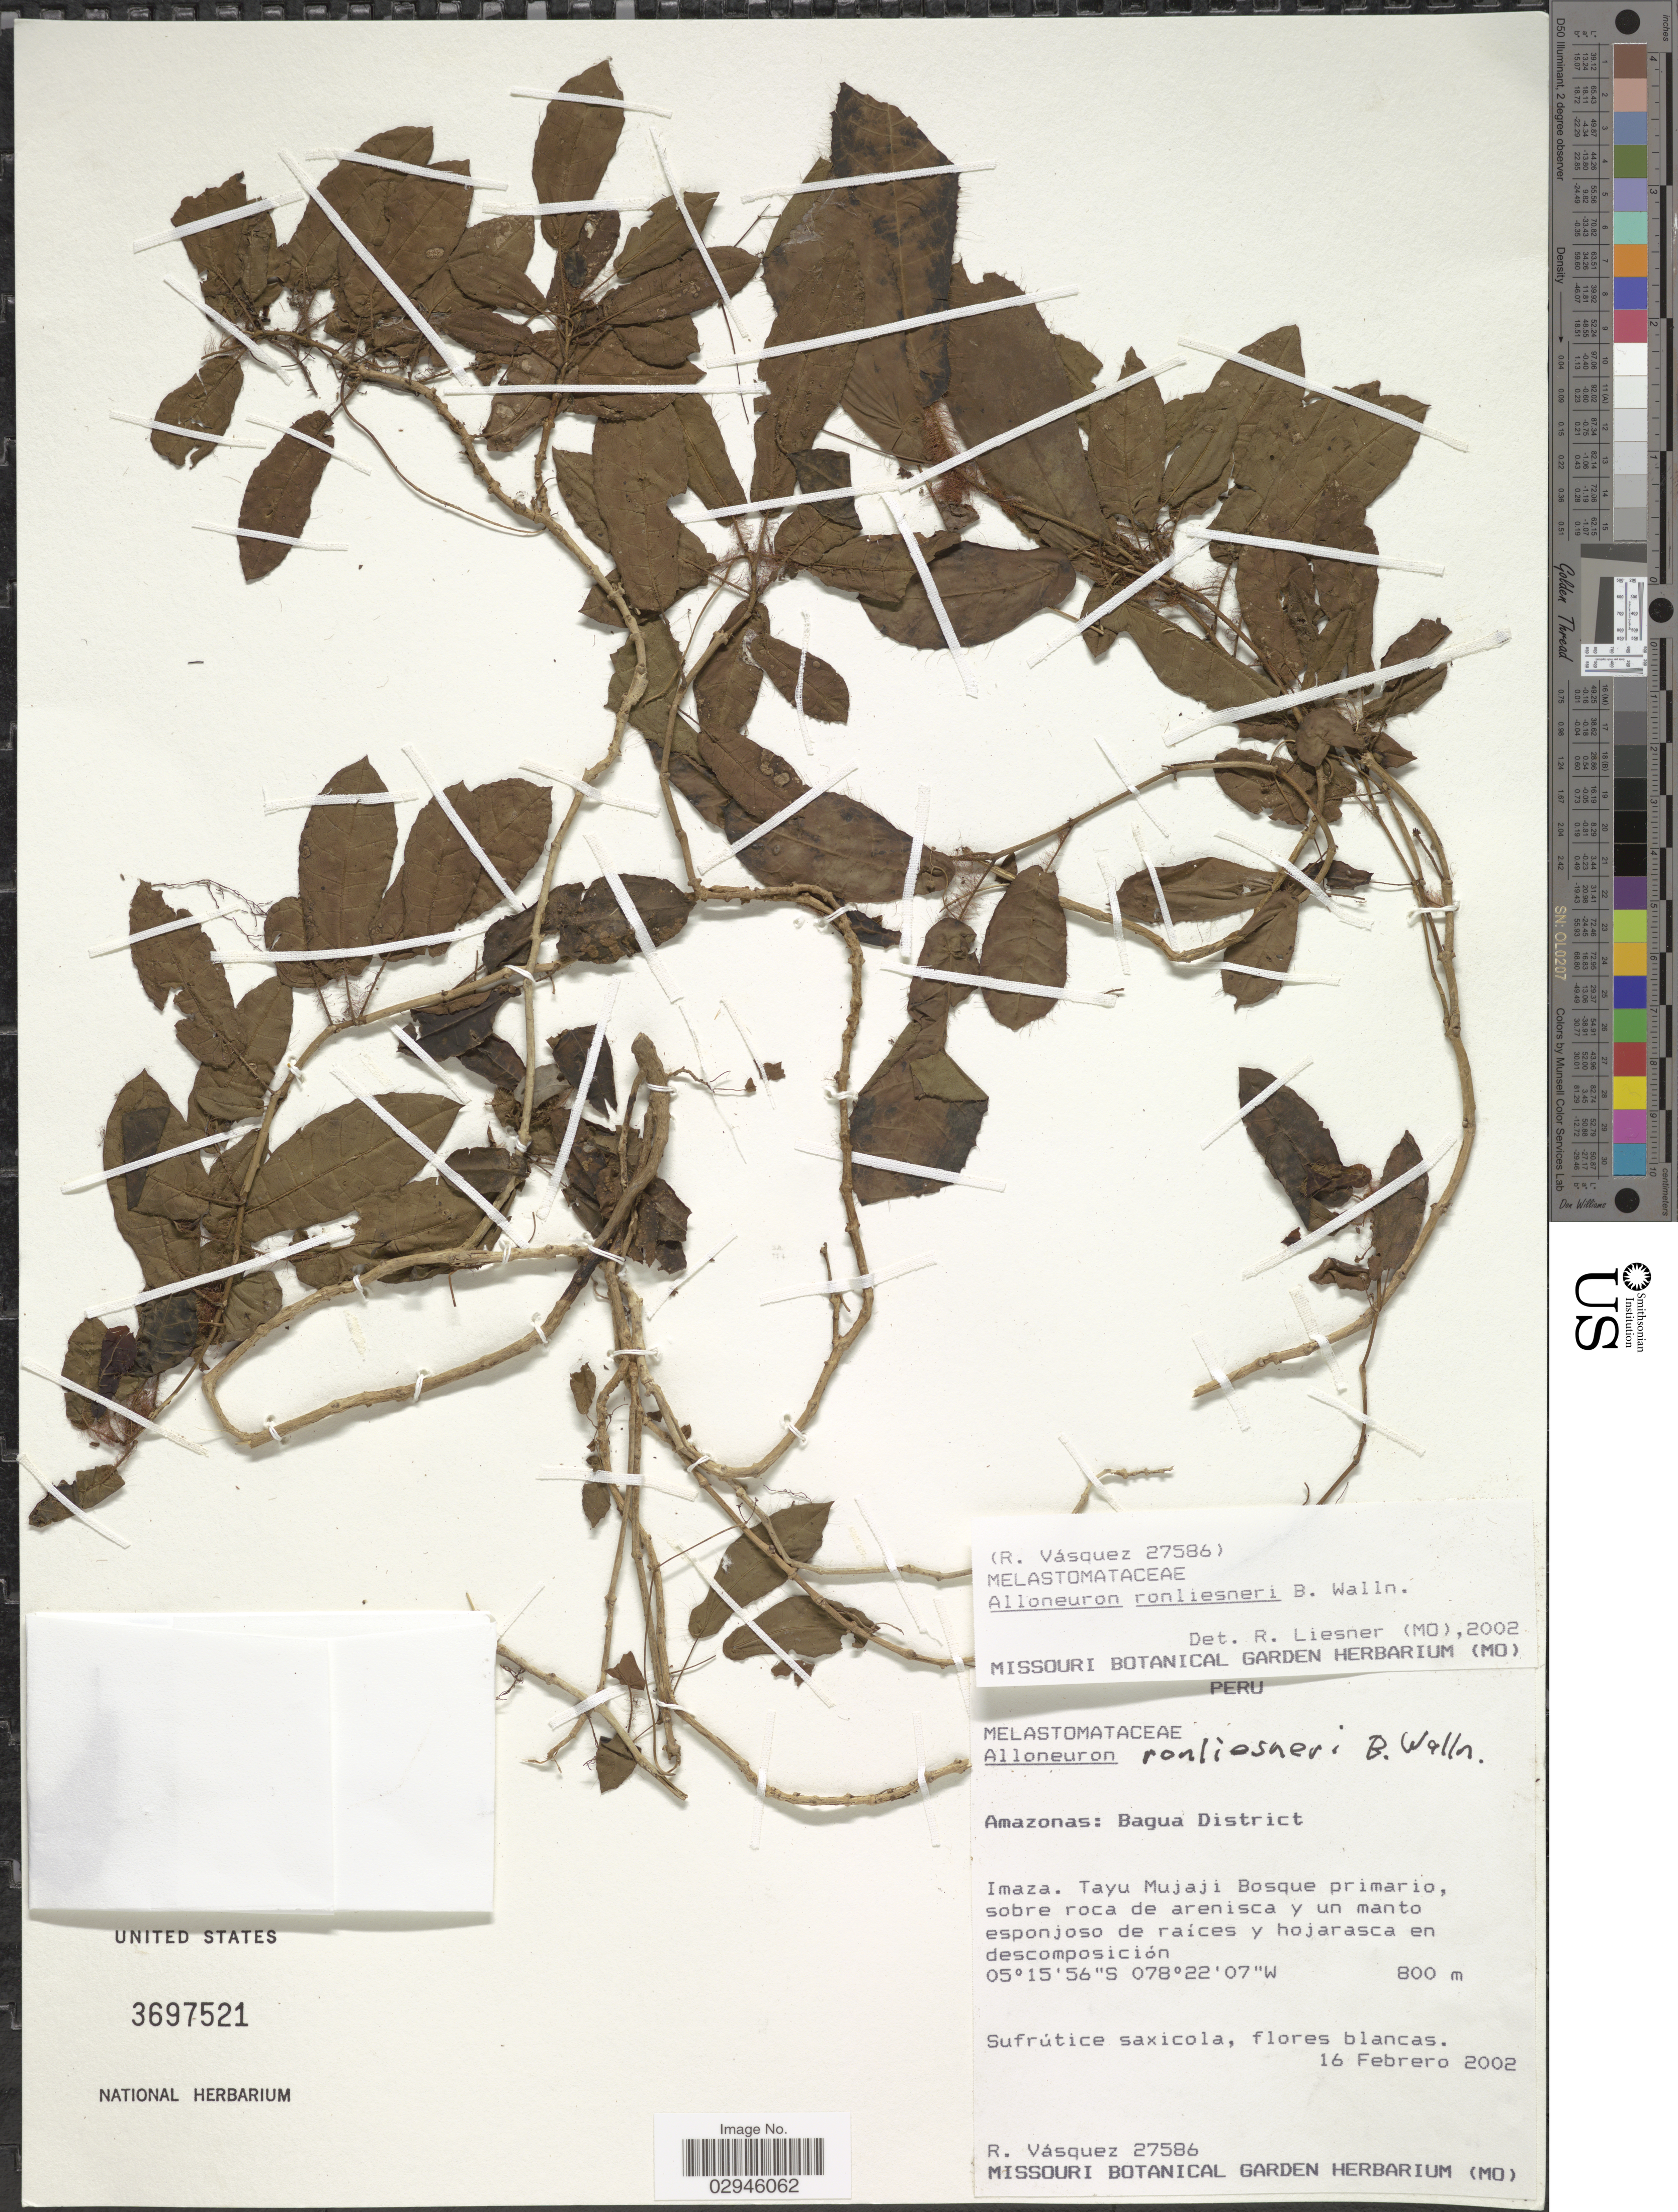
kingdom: Plantae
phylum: Tracheophyta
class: Magnoliopsida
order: Myrtales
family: Melastomataceae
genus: Alloneuron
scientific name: Alloneuron ronliesneri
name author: B. Walln.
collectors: R. Vásquez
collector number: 27586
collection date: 2002-02-16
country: Peru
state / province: Amazonas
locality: Amazonas: Bagua District. Imaza. Tayu Mujaji Bosque primario.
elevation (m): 800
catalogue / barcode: US 3697521